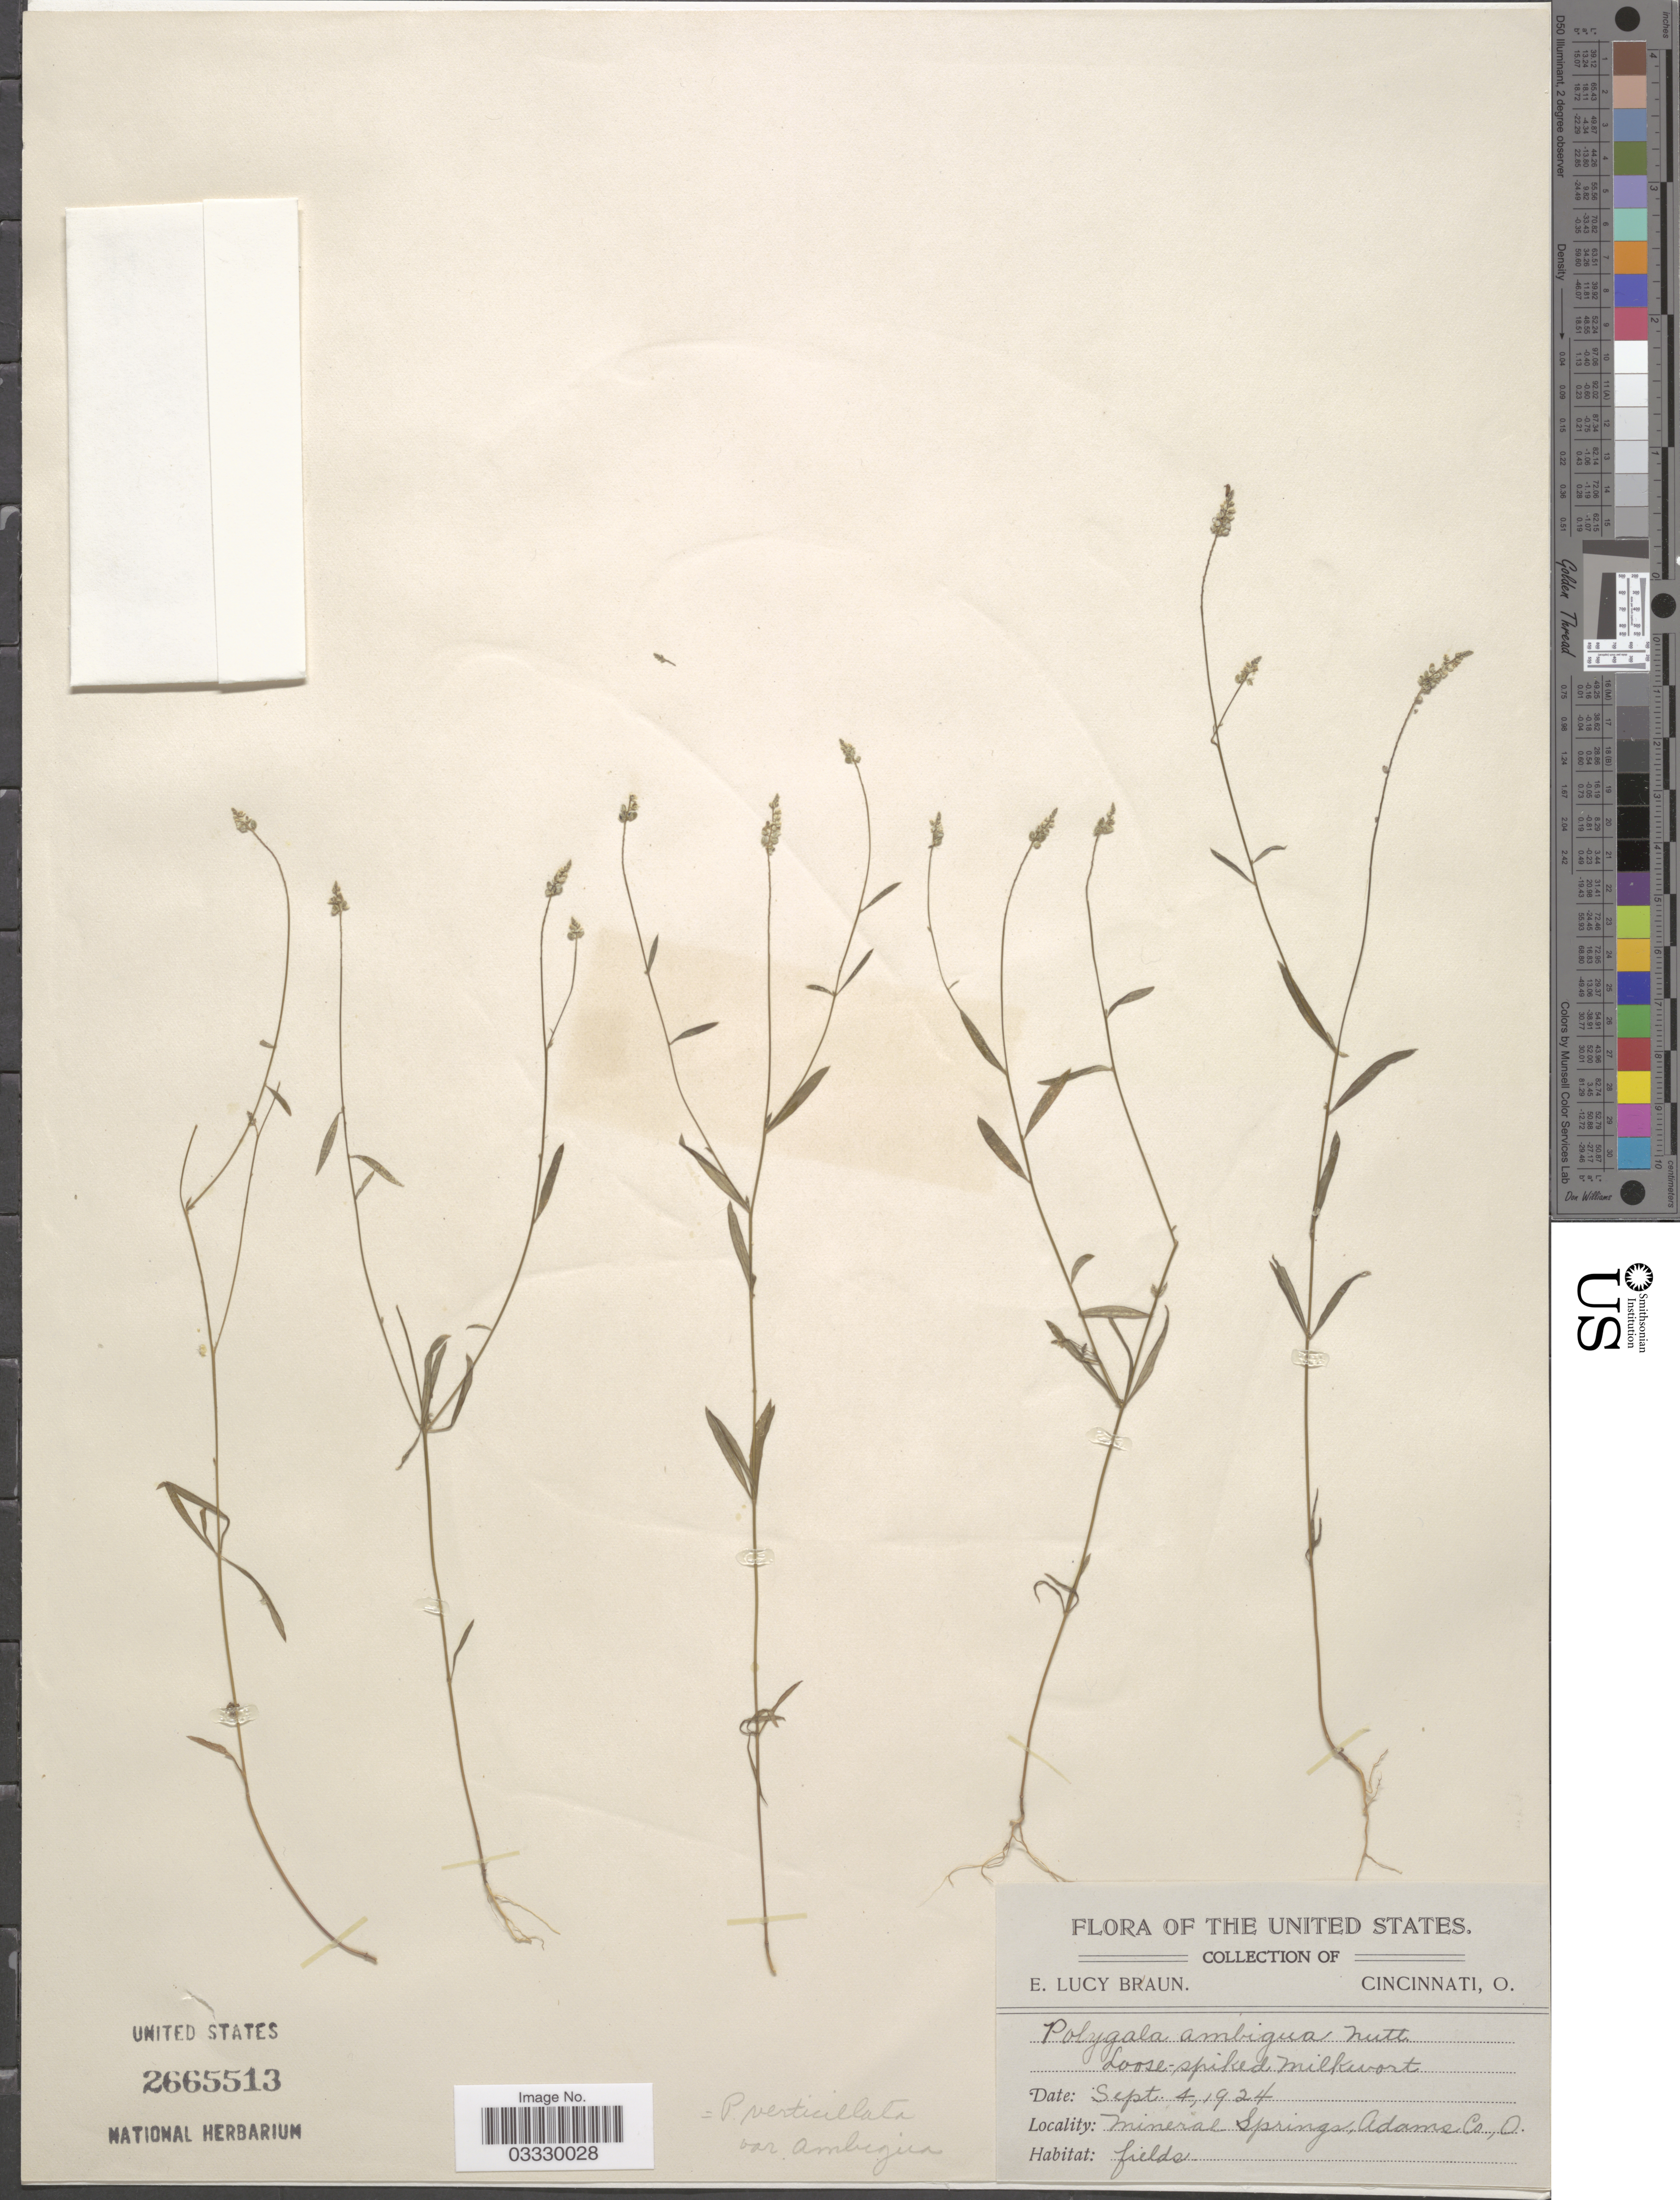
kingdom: Plantae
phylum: Tracheophyta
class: Magnoliopsida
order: Fabales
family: Polygalaceae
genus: Polygala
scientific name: Polygala ambigua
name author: Nutt.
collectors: E. L. Braun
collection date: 1924-09-04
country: United States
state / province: Ohio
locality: Mineral Springs, Adams Co.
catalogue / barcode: US 2665513